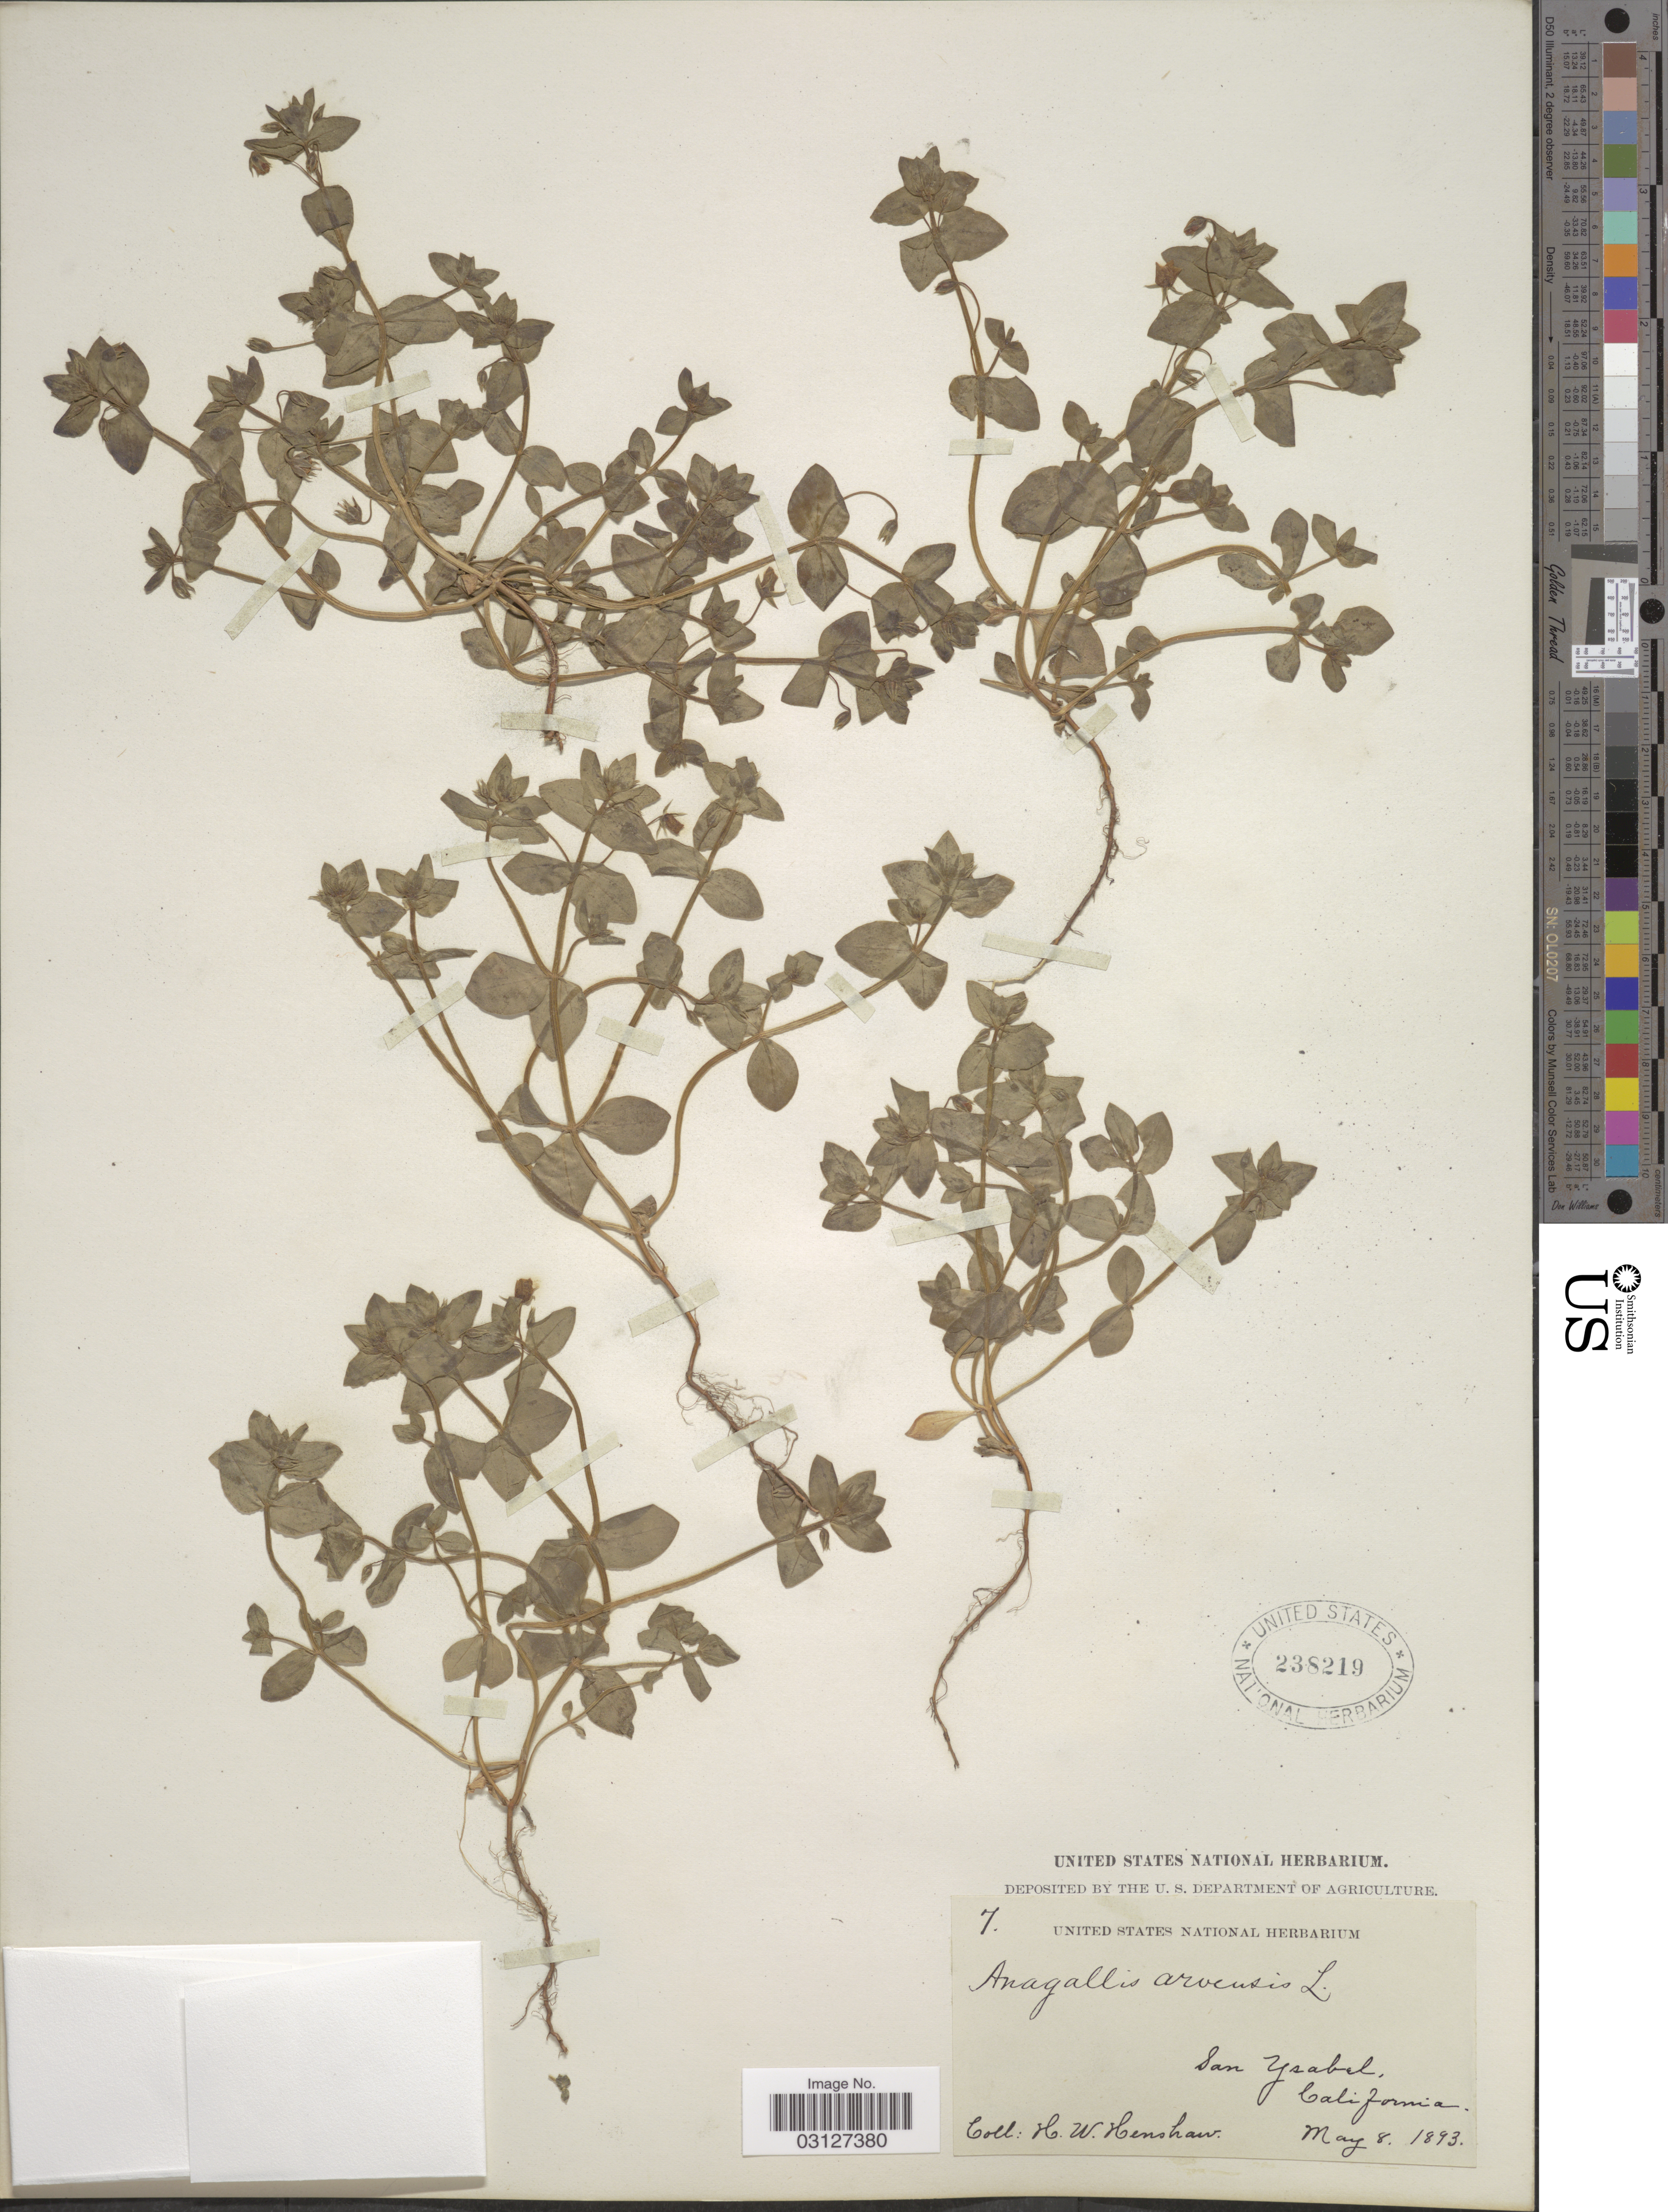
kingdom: Plantae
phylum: Tracheophyta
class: Magnoliopsida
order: Ericales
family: Primulaceae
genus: Anagallis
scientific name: Anagallis arvensis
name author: L.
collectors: H. Henshaw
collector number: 7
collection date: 1893-05-08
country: United States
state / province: California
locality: San Ysabel.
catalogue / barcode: US 238219